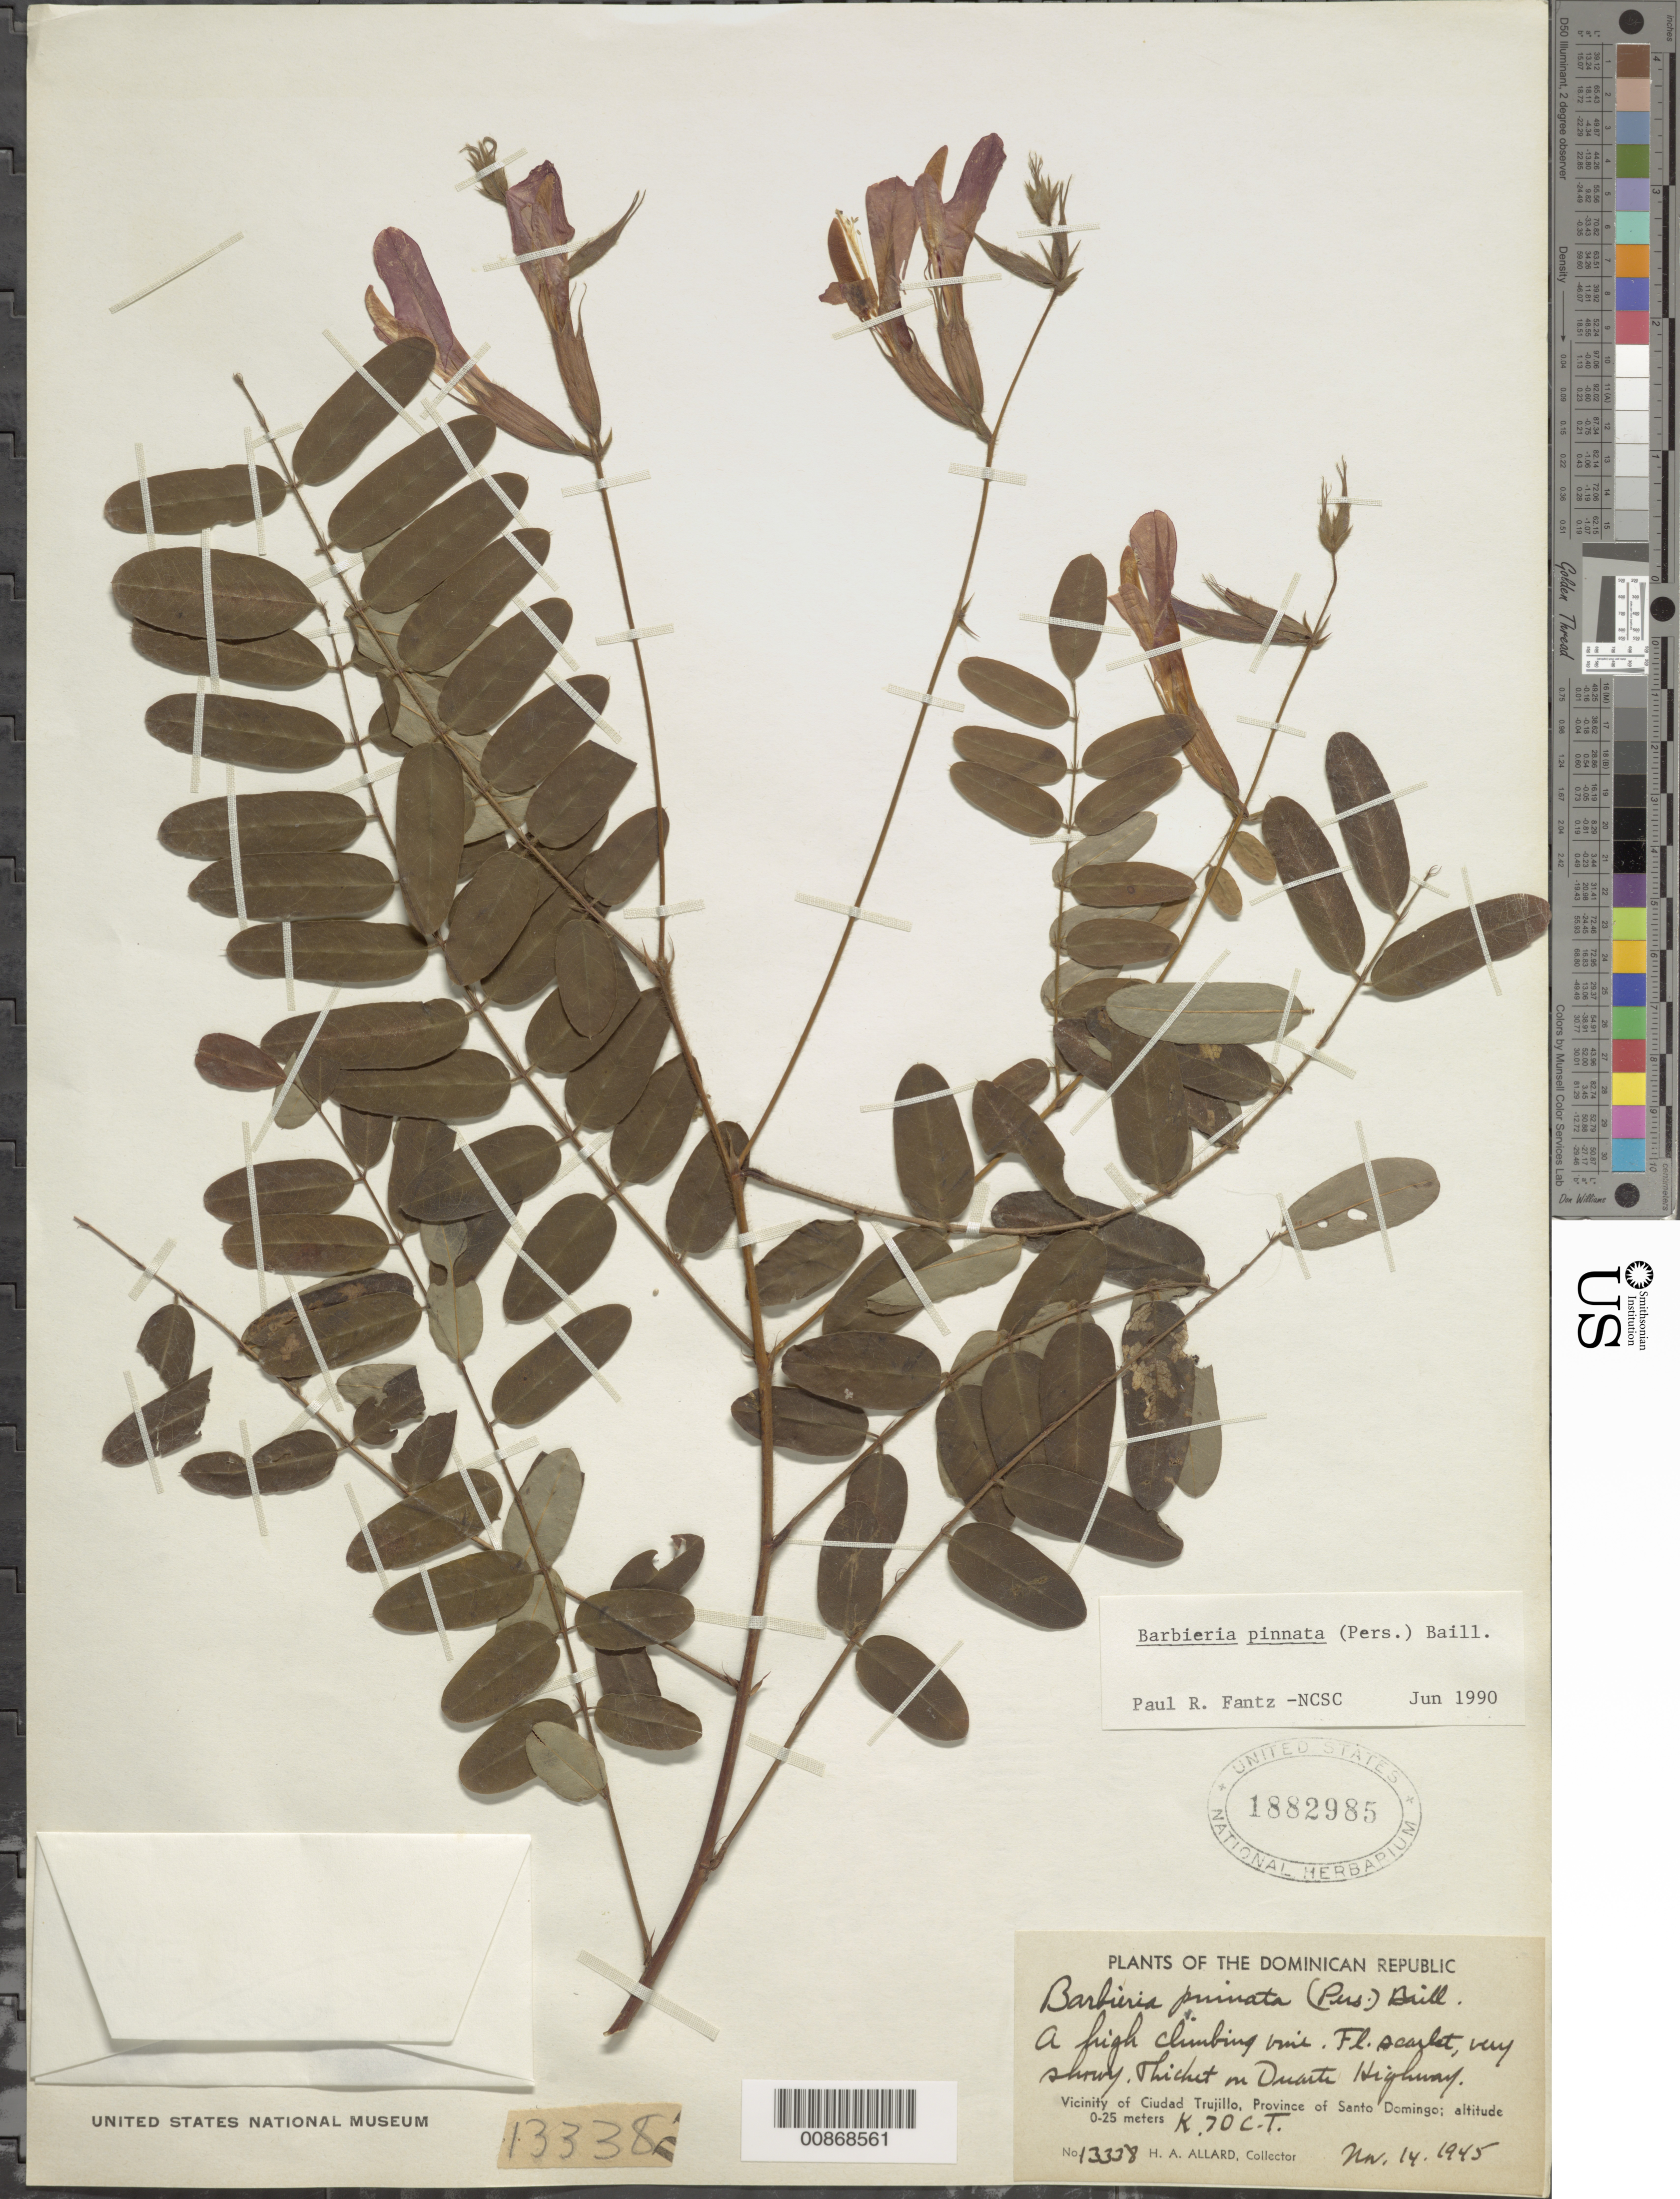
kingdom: Plantae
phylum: Tracheophyta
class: Magnoliopsida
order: Fabales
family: Fabaceae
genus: Barbieria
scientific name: Barbieria pinnata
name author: (Pers.) Baill.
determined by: Fantz, P. R., (FLAS), University of Florida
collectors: H. A. Allard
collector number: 13338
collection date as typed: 14 Nov 1945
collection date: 1945-11-14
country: Dominican Republic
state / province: Distrito Nacional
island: Hispaniola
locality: Vicinity of Ciudad Trujillo, Province of Santo Domingo (obsolete). On Duarte Highway Km 70 C.T.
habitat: Thicket.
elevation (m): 0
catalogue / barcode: US 1882985